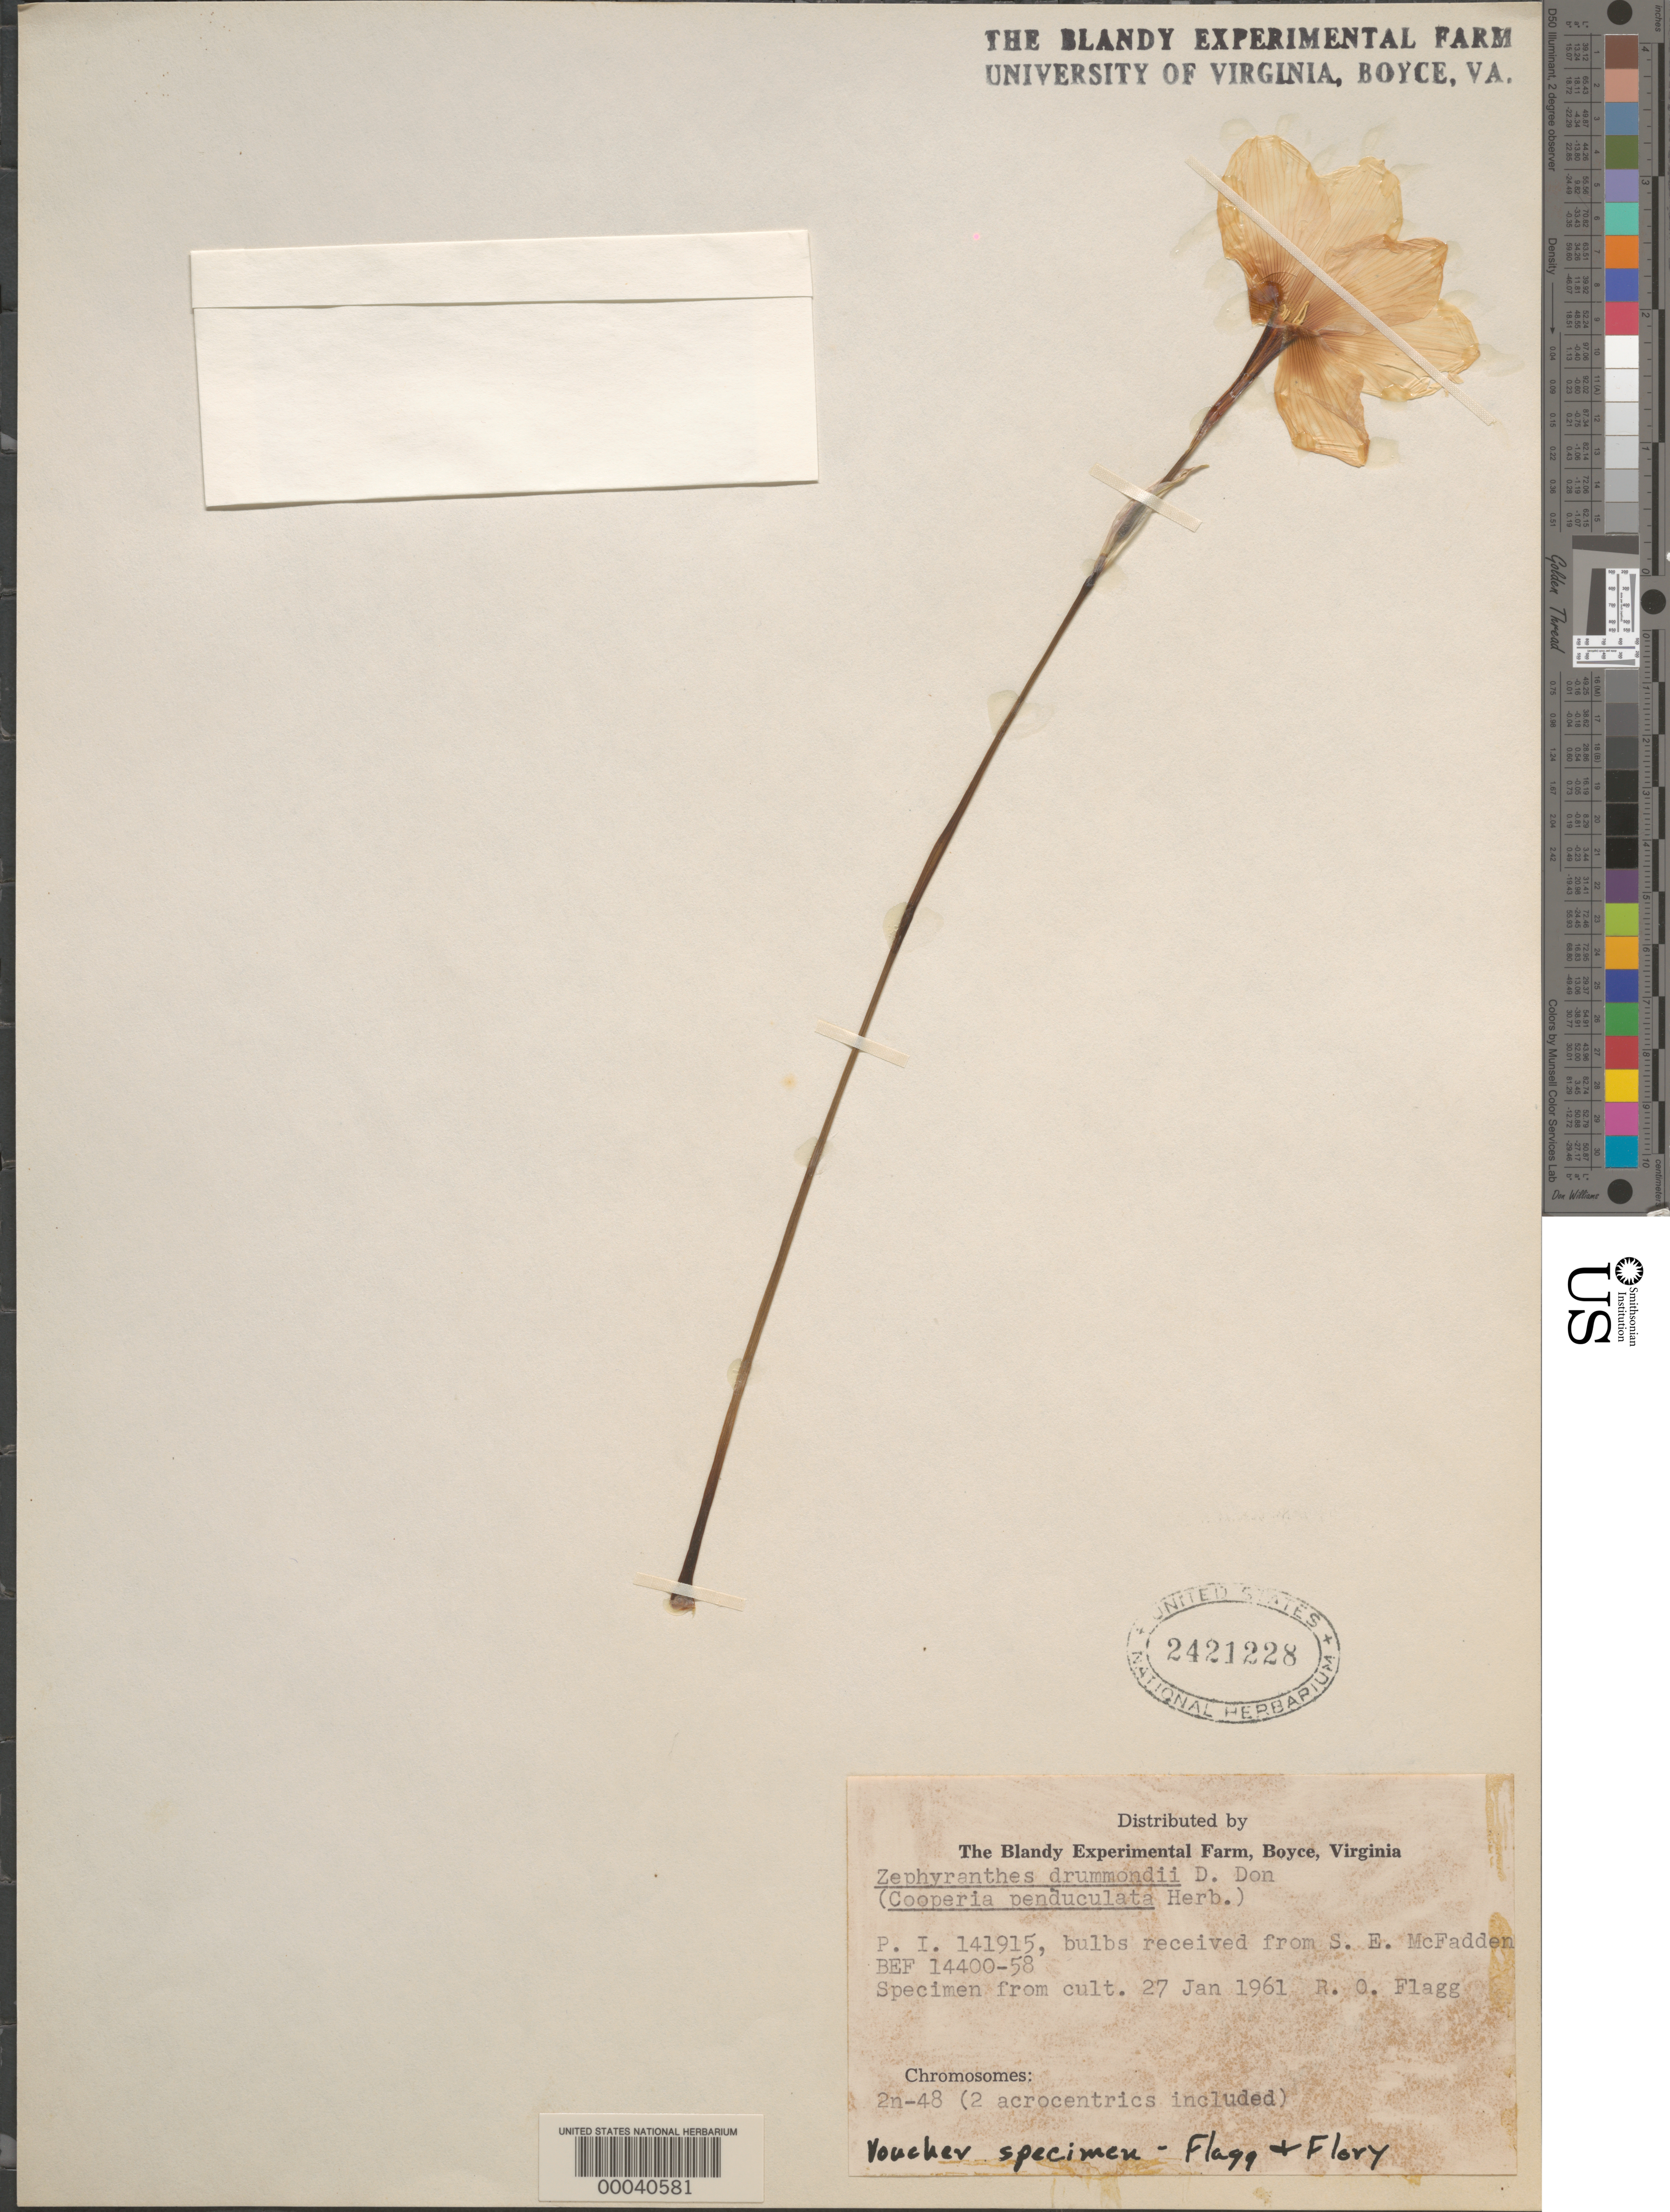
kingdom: Plantae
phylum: Tracheophyta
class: Liliopsida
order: Asparagales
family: Amaryllidaceae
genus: Zephyranthes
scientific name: Zephyranthes drummondii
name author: D. Don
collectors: J. N. Rose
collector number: Bef 14400-58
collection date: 1969-09-27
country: United States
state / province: Florida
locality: Coconut Grove, former home of David Fairchild, the Kampong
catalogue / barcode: US 2421228